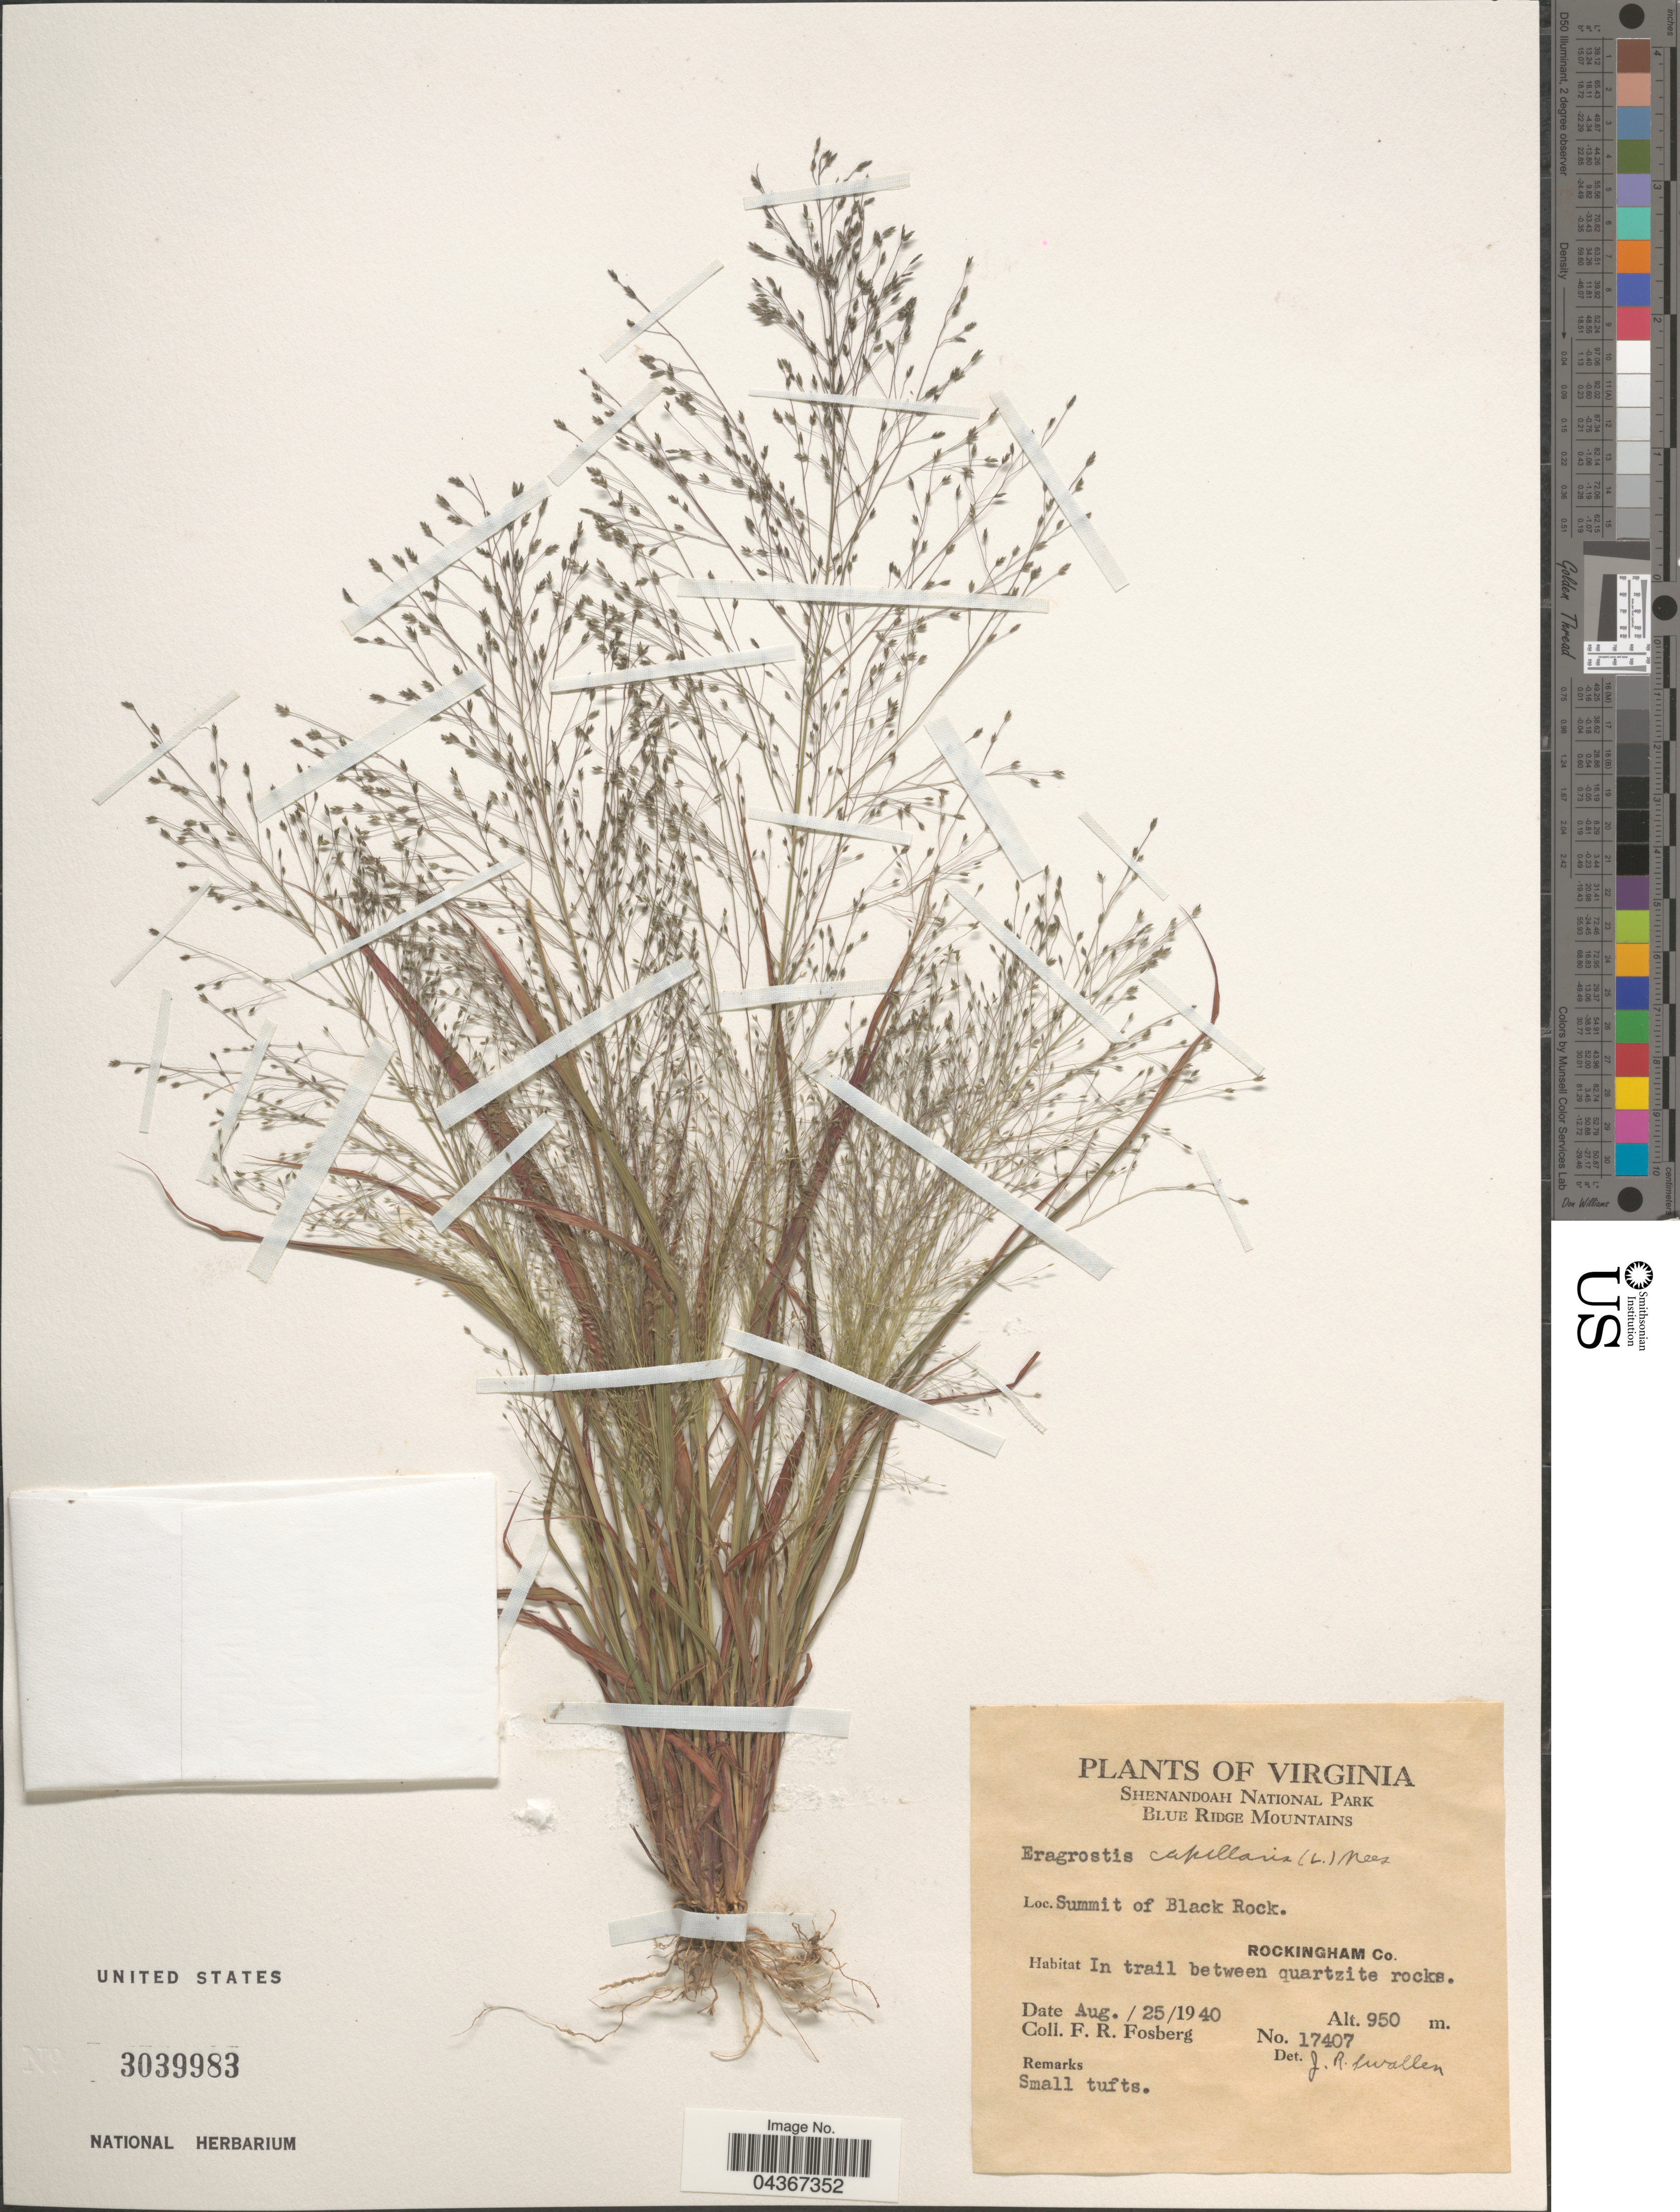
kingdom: Plantae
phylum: Tracheophyta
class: Liliopsida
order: Poales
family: Poaceae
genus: Eragrostis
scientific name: Eragrostis capillaris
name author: (L.) Nees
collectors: F. R. Fosberg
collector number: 17407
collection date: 1940-08-25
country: United States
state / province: Virginia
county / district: Rockingham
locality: Shenandoah National Park. Blue Ridge Mountains. Summit of Black Rock. Rockingham Co. In trail between quartzite rocks.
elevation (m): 950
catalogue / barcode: US 3039983